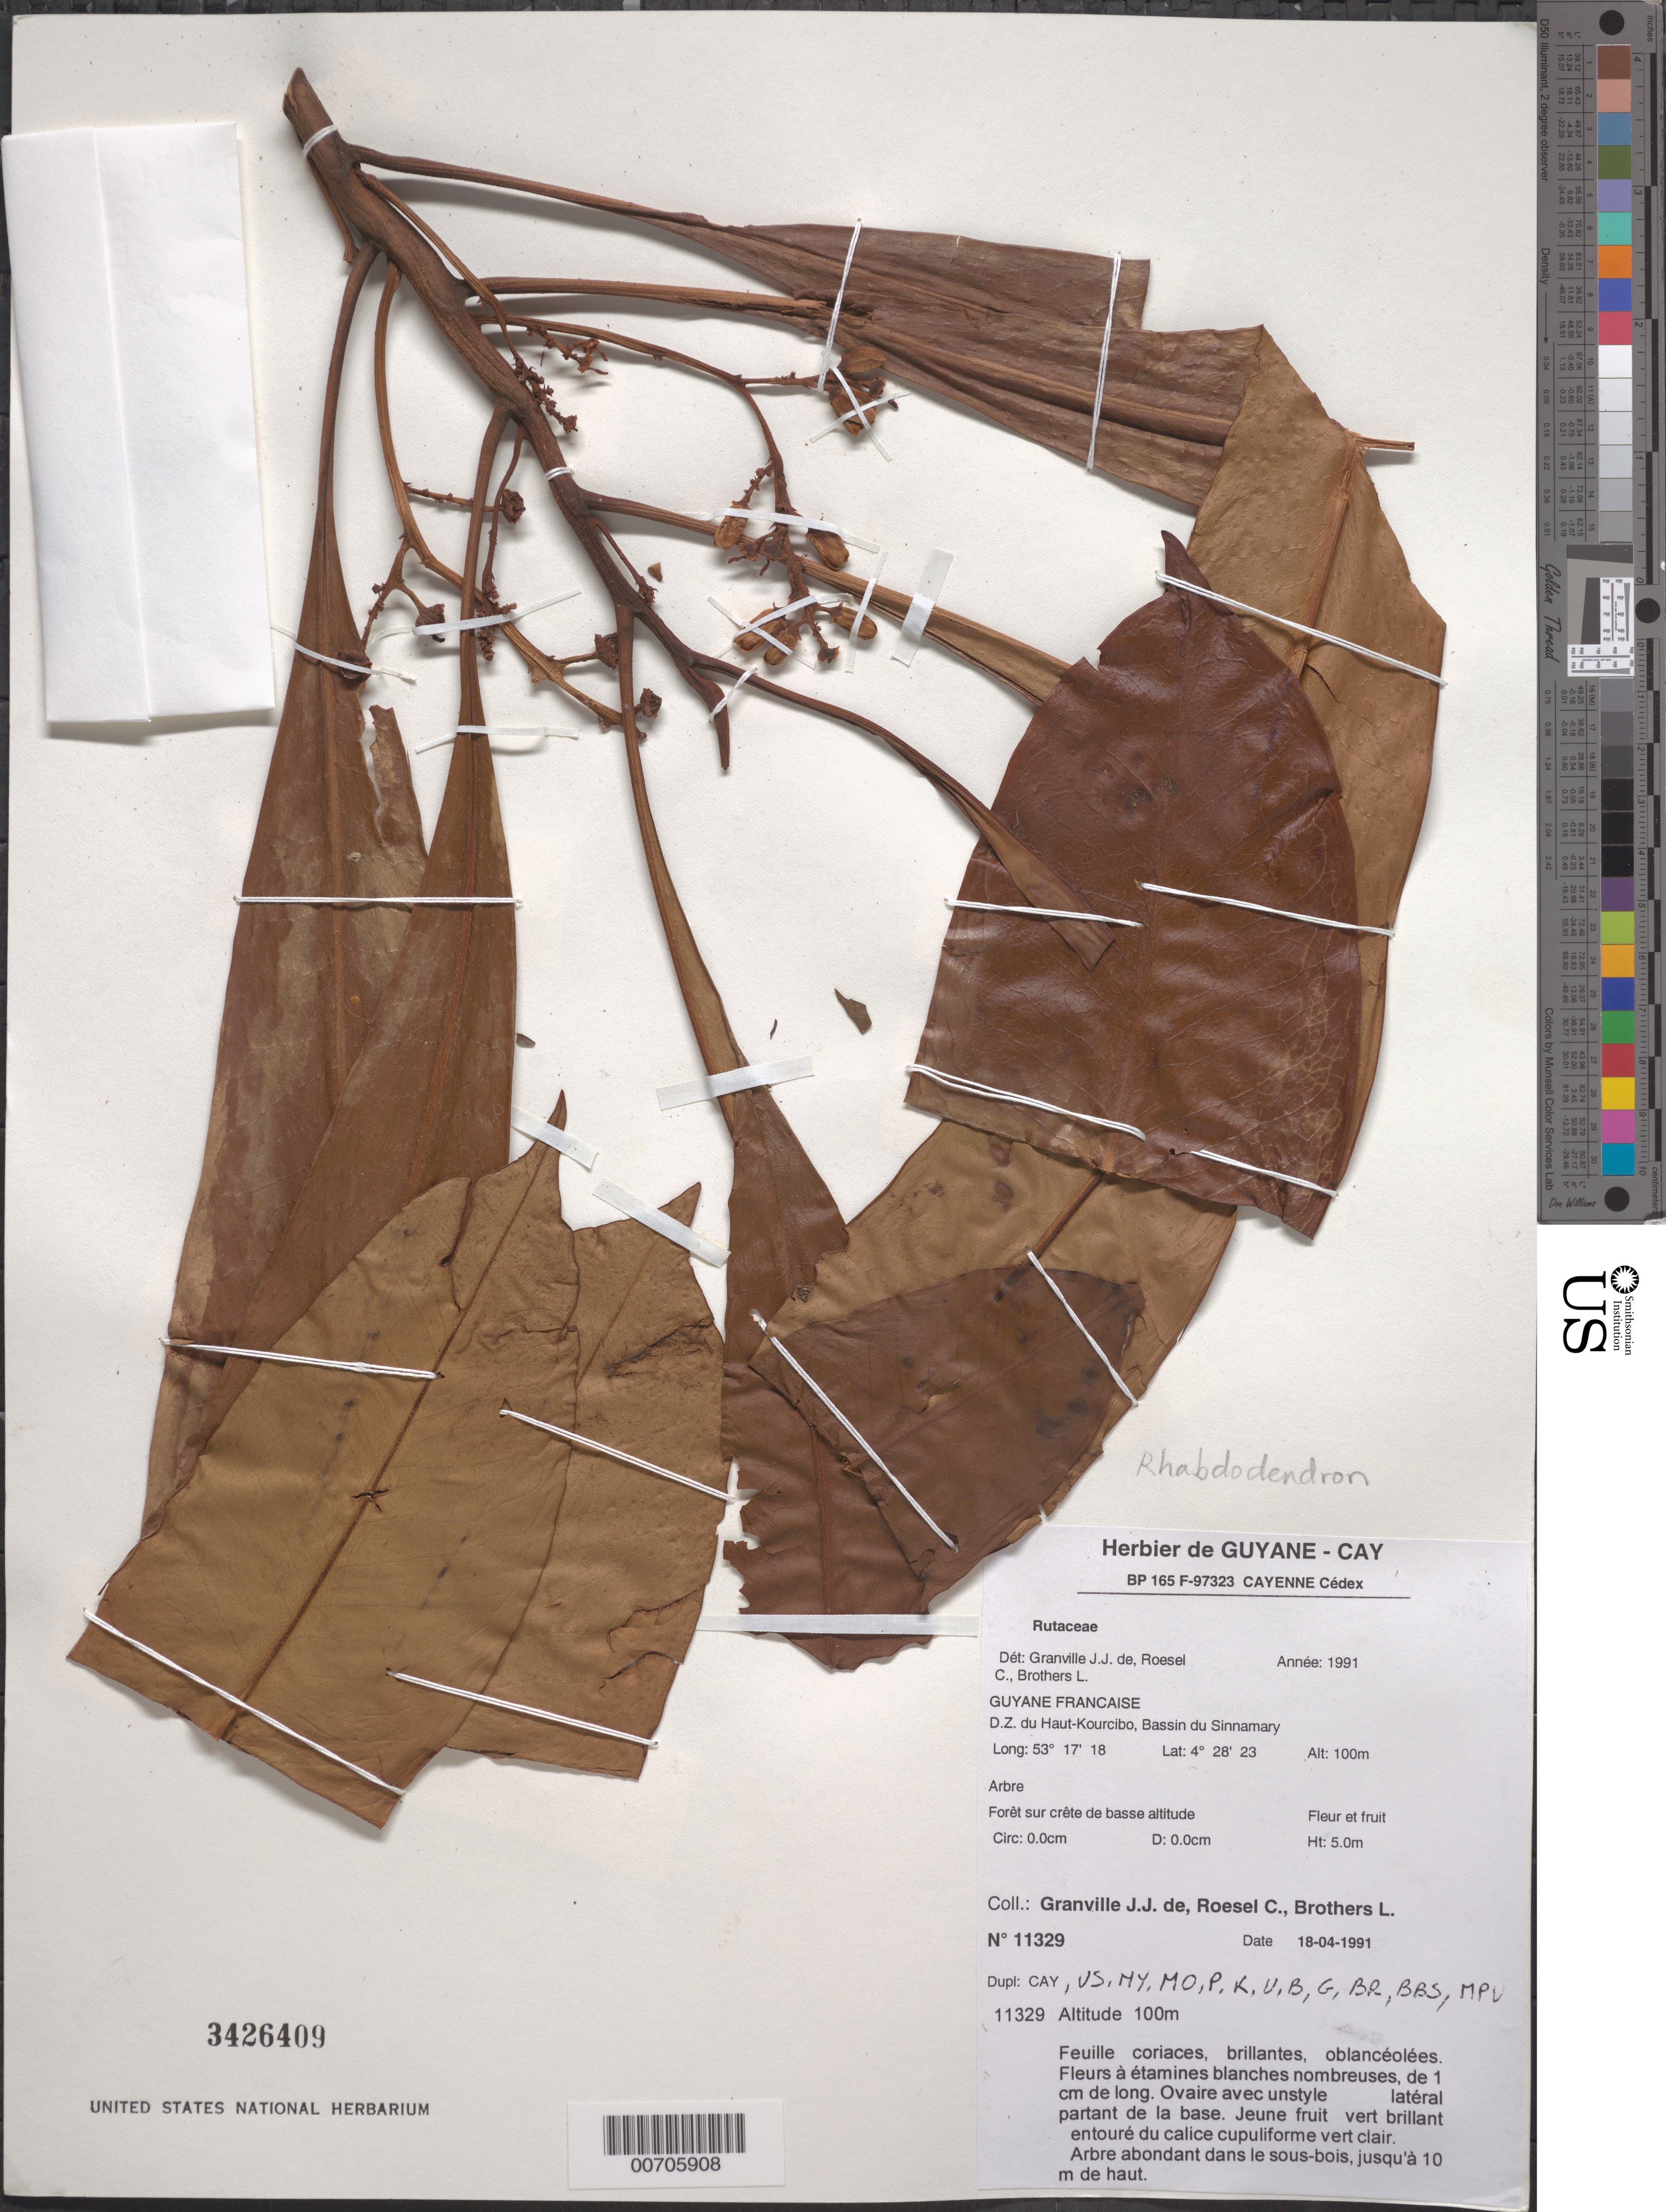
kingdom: Plantae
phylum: Tracheophyta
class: Magnoliopsida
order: Caryophyllales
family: Rhabdodendraceae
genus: Rhabdodendron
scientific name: Rhabdodendron sp.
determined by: Kallunki, Jacquelyn A.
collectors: J.-J. de Granville, C. S. Roesel & L. Brothers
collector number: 11329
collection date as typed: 18-Apr-91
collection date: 1991-04-18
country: French Guiana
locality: D.Z. du Haut-Kourcibo, Bassin du Sinnamary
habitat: Forêt sur crete de basse altitude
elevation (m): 100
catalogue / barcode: US 3426409